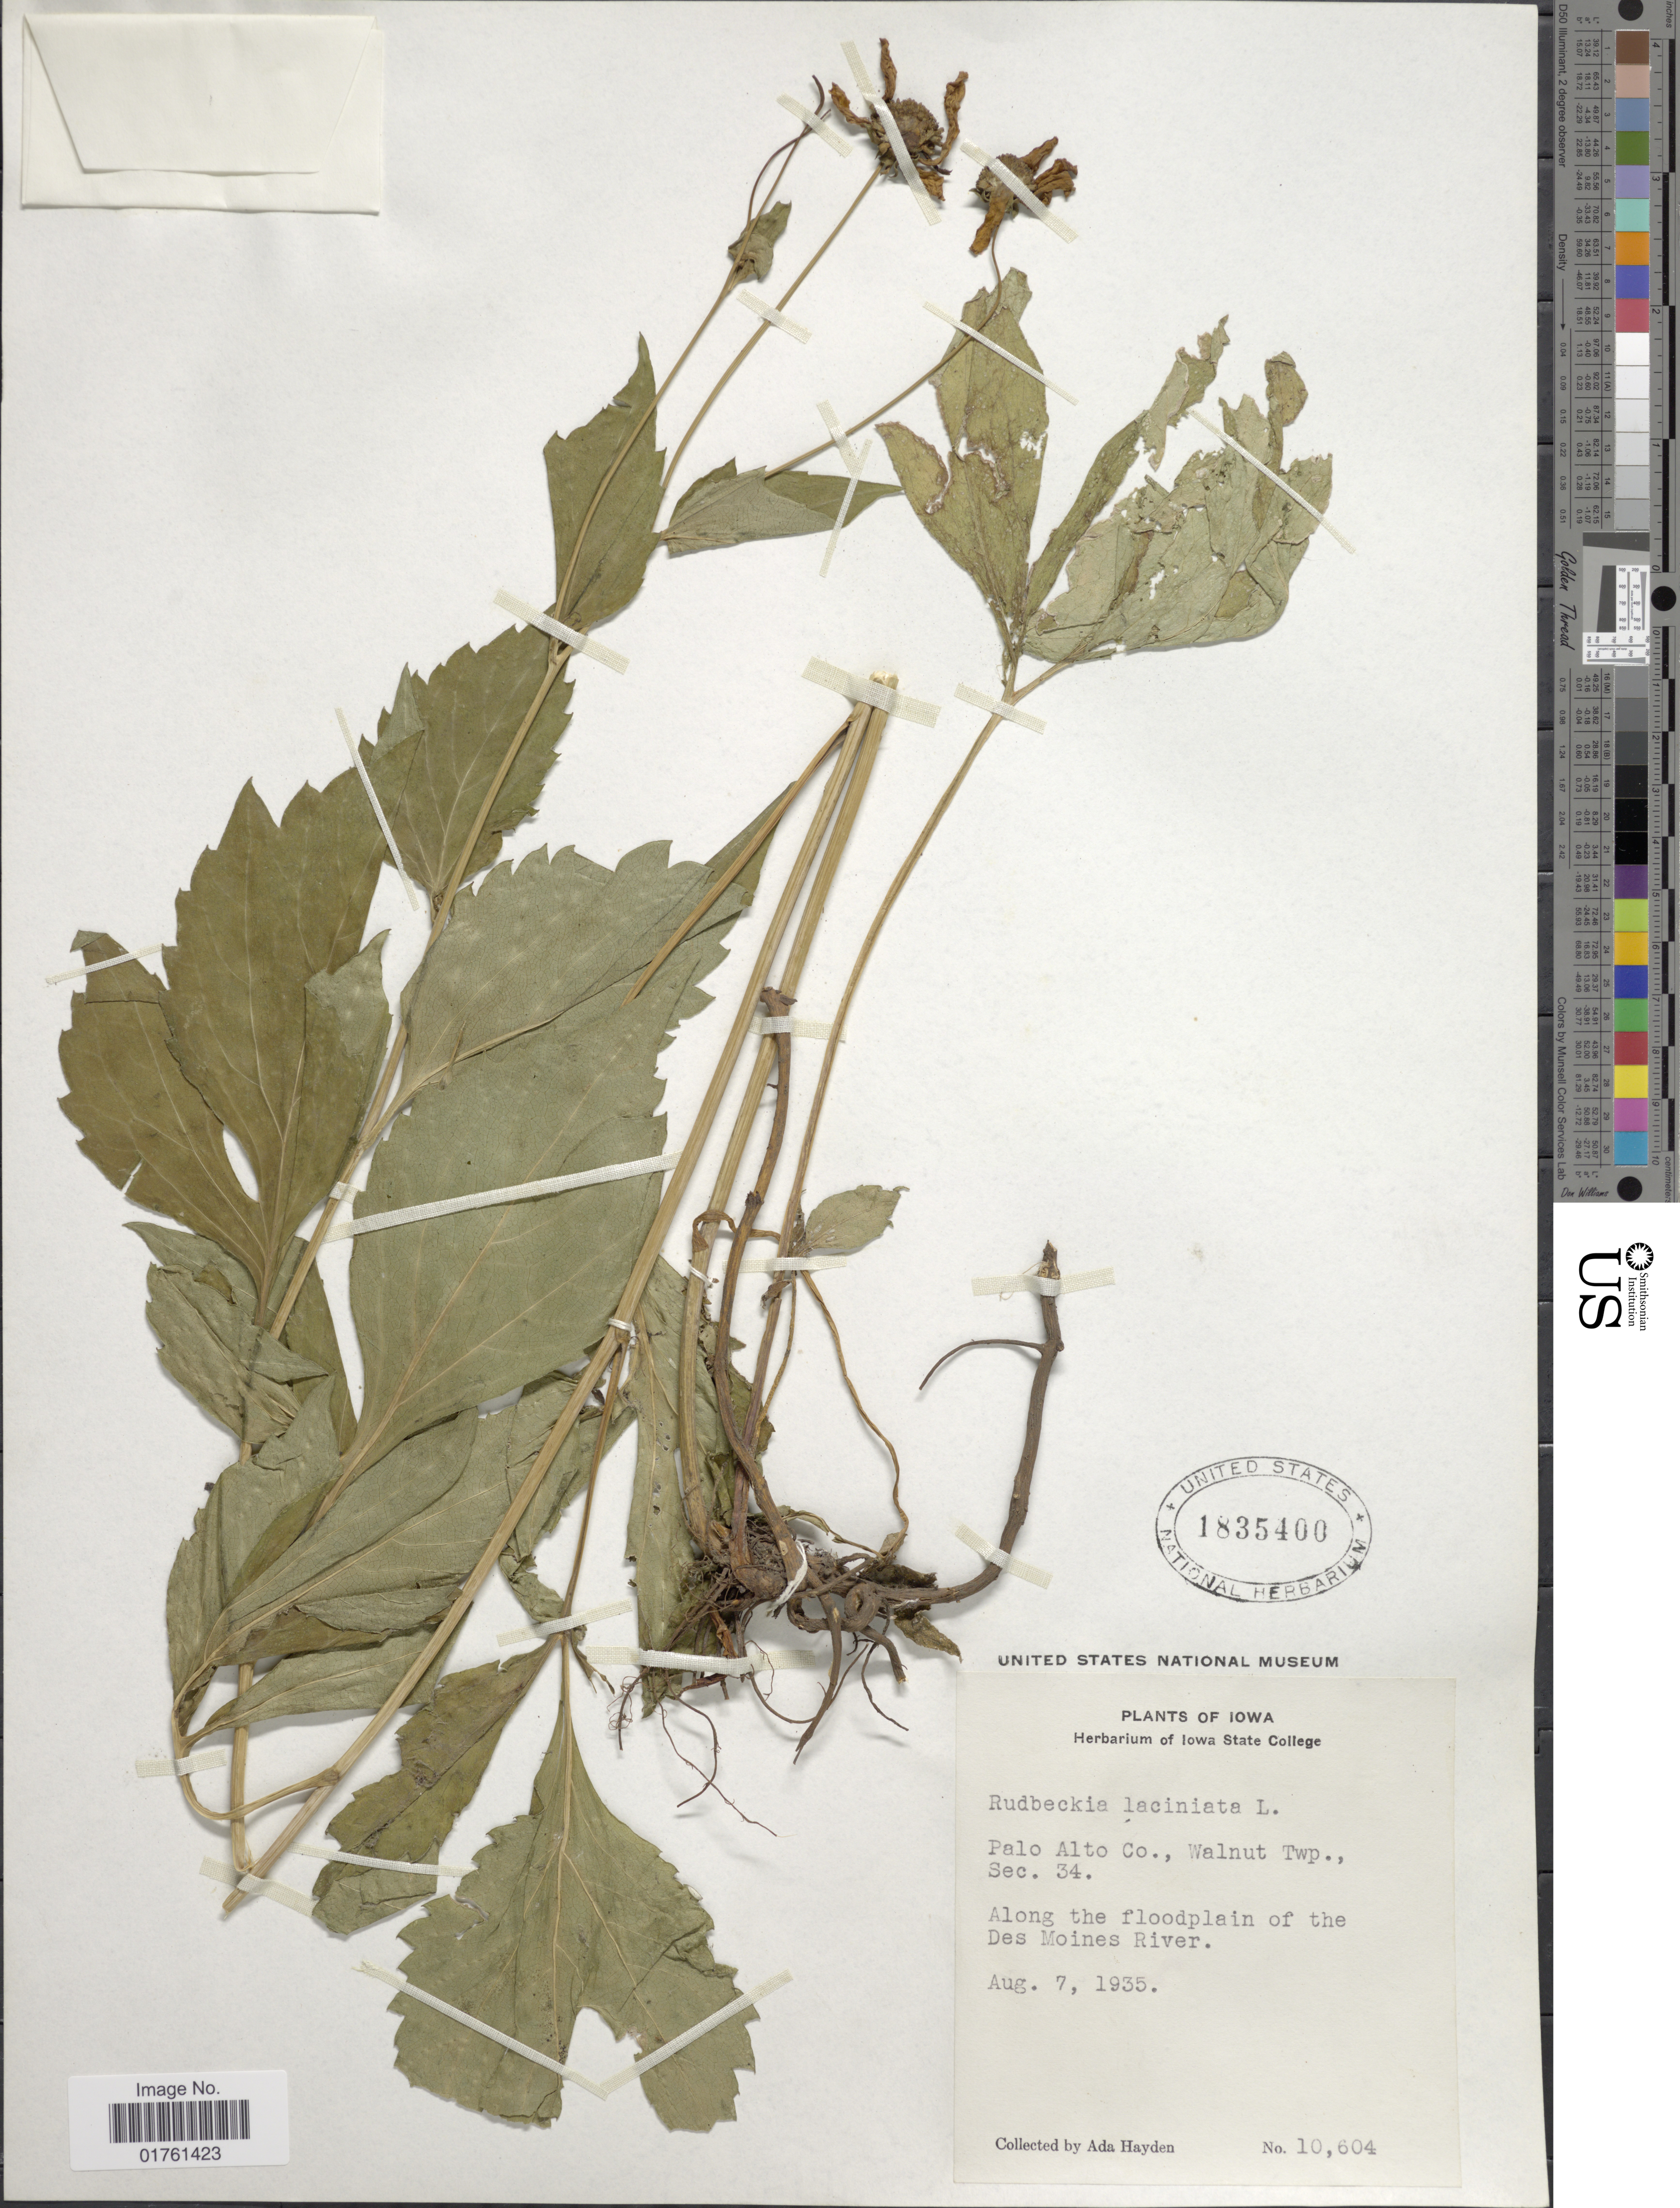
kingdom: Plantae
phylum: Tracheophyta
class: Magnoliopsida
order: Asterales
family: Asteraceae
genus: Rudbeckia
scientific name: Rudbeckia laciniata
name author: L.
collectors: Ada Hayden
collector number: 10604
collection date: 1935-08-07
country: United States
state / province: Iowa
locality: Palo Alto Co., Walnut Twp., Sec. 34, Along the floodplain of Des Moines River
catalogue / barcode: US 1835400